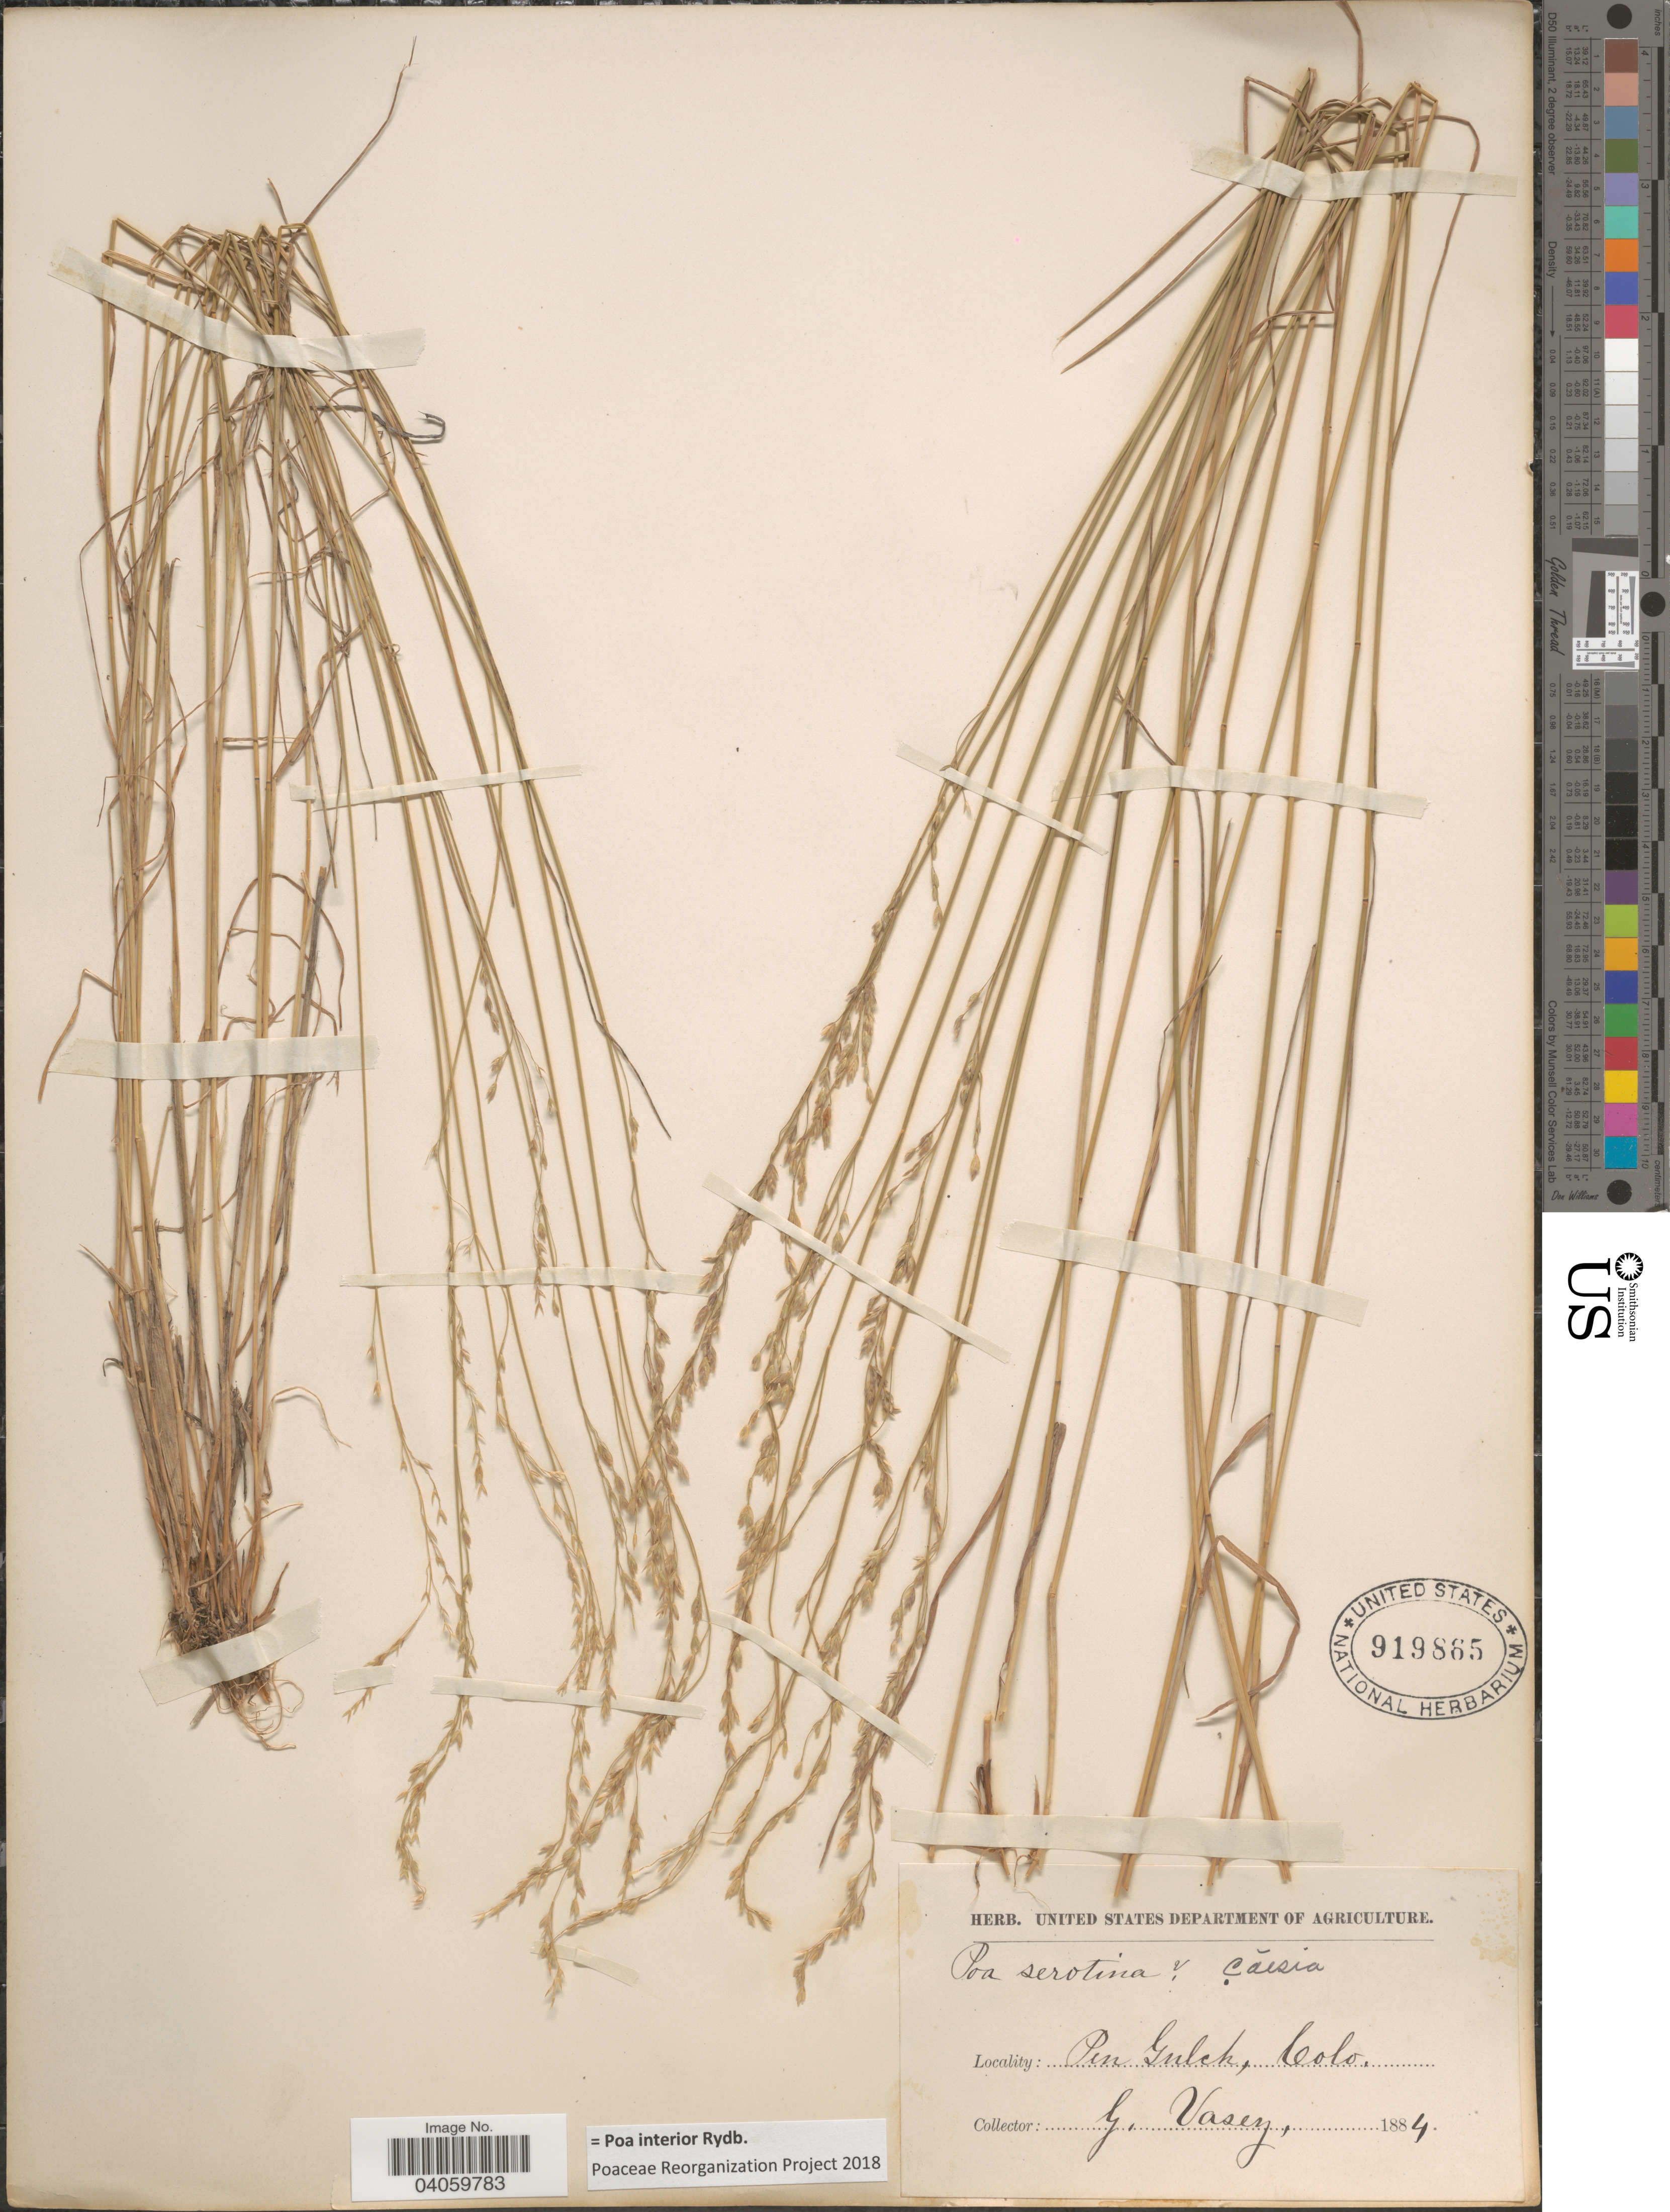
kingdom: Plantae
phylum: Tracheophyta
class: Liliopsida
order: Poales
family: Poaceae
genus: Poa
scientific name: Poa interior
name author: Rydb.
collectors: G. Vasey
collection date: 1884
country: United States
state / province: Colorado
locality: Pen Gulch.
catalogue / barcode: US 919865